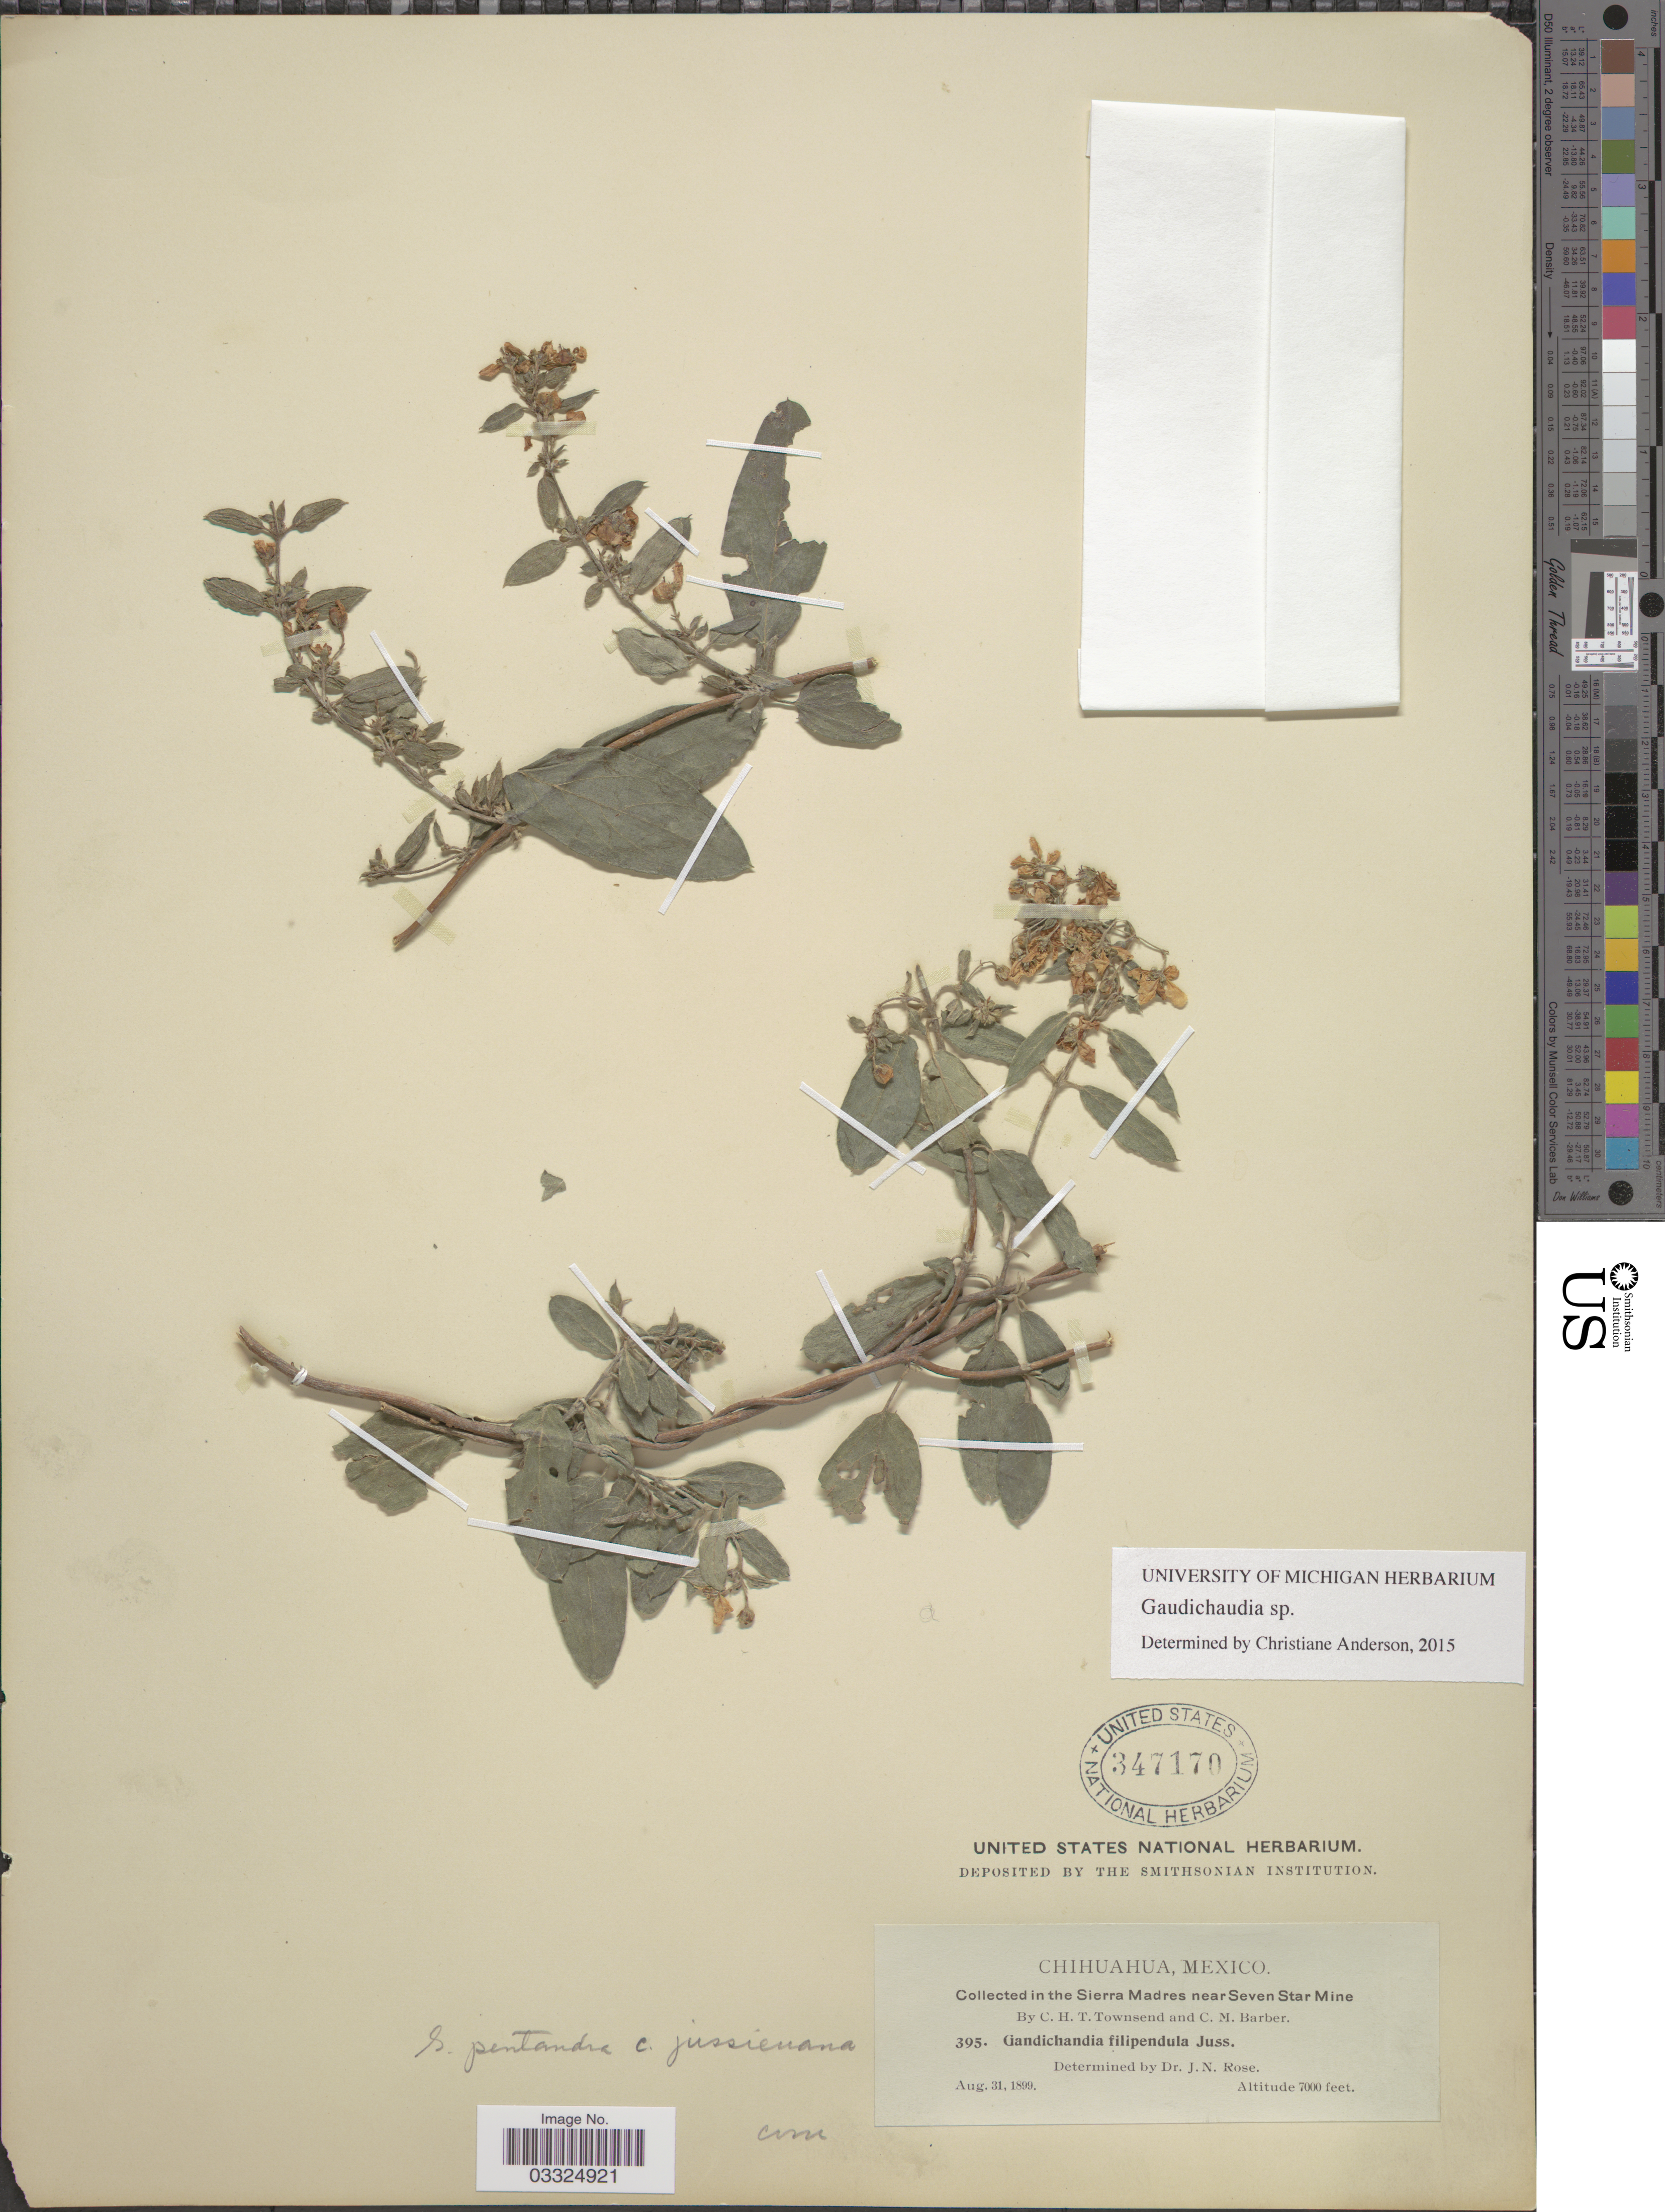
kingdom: Plantae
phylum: Tracheophyta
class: Magnoliopsida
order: Malpighiales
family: Malpighiaceae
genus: Gaudichaudia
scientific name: Gaudichaudia sp.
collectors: C. H. T. Townsend & C. Barber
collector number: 395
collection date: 1899-08-31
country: Mexico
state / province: Chihuahua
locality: In the Sierra Madres near Seven Star Mine.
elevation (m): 2134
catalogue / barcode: US 347170